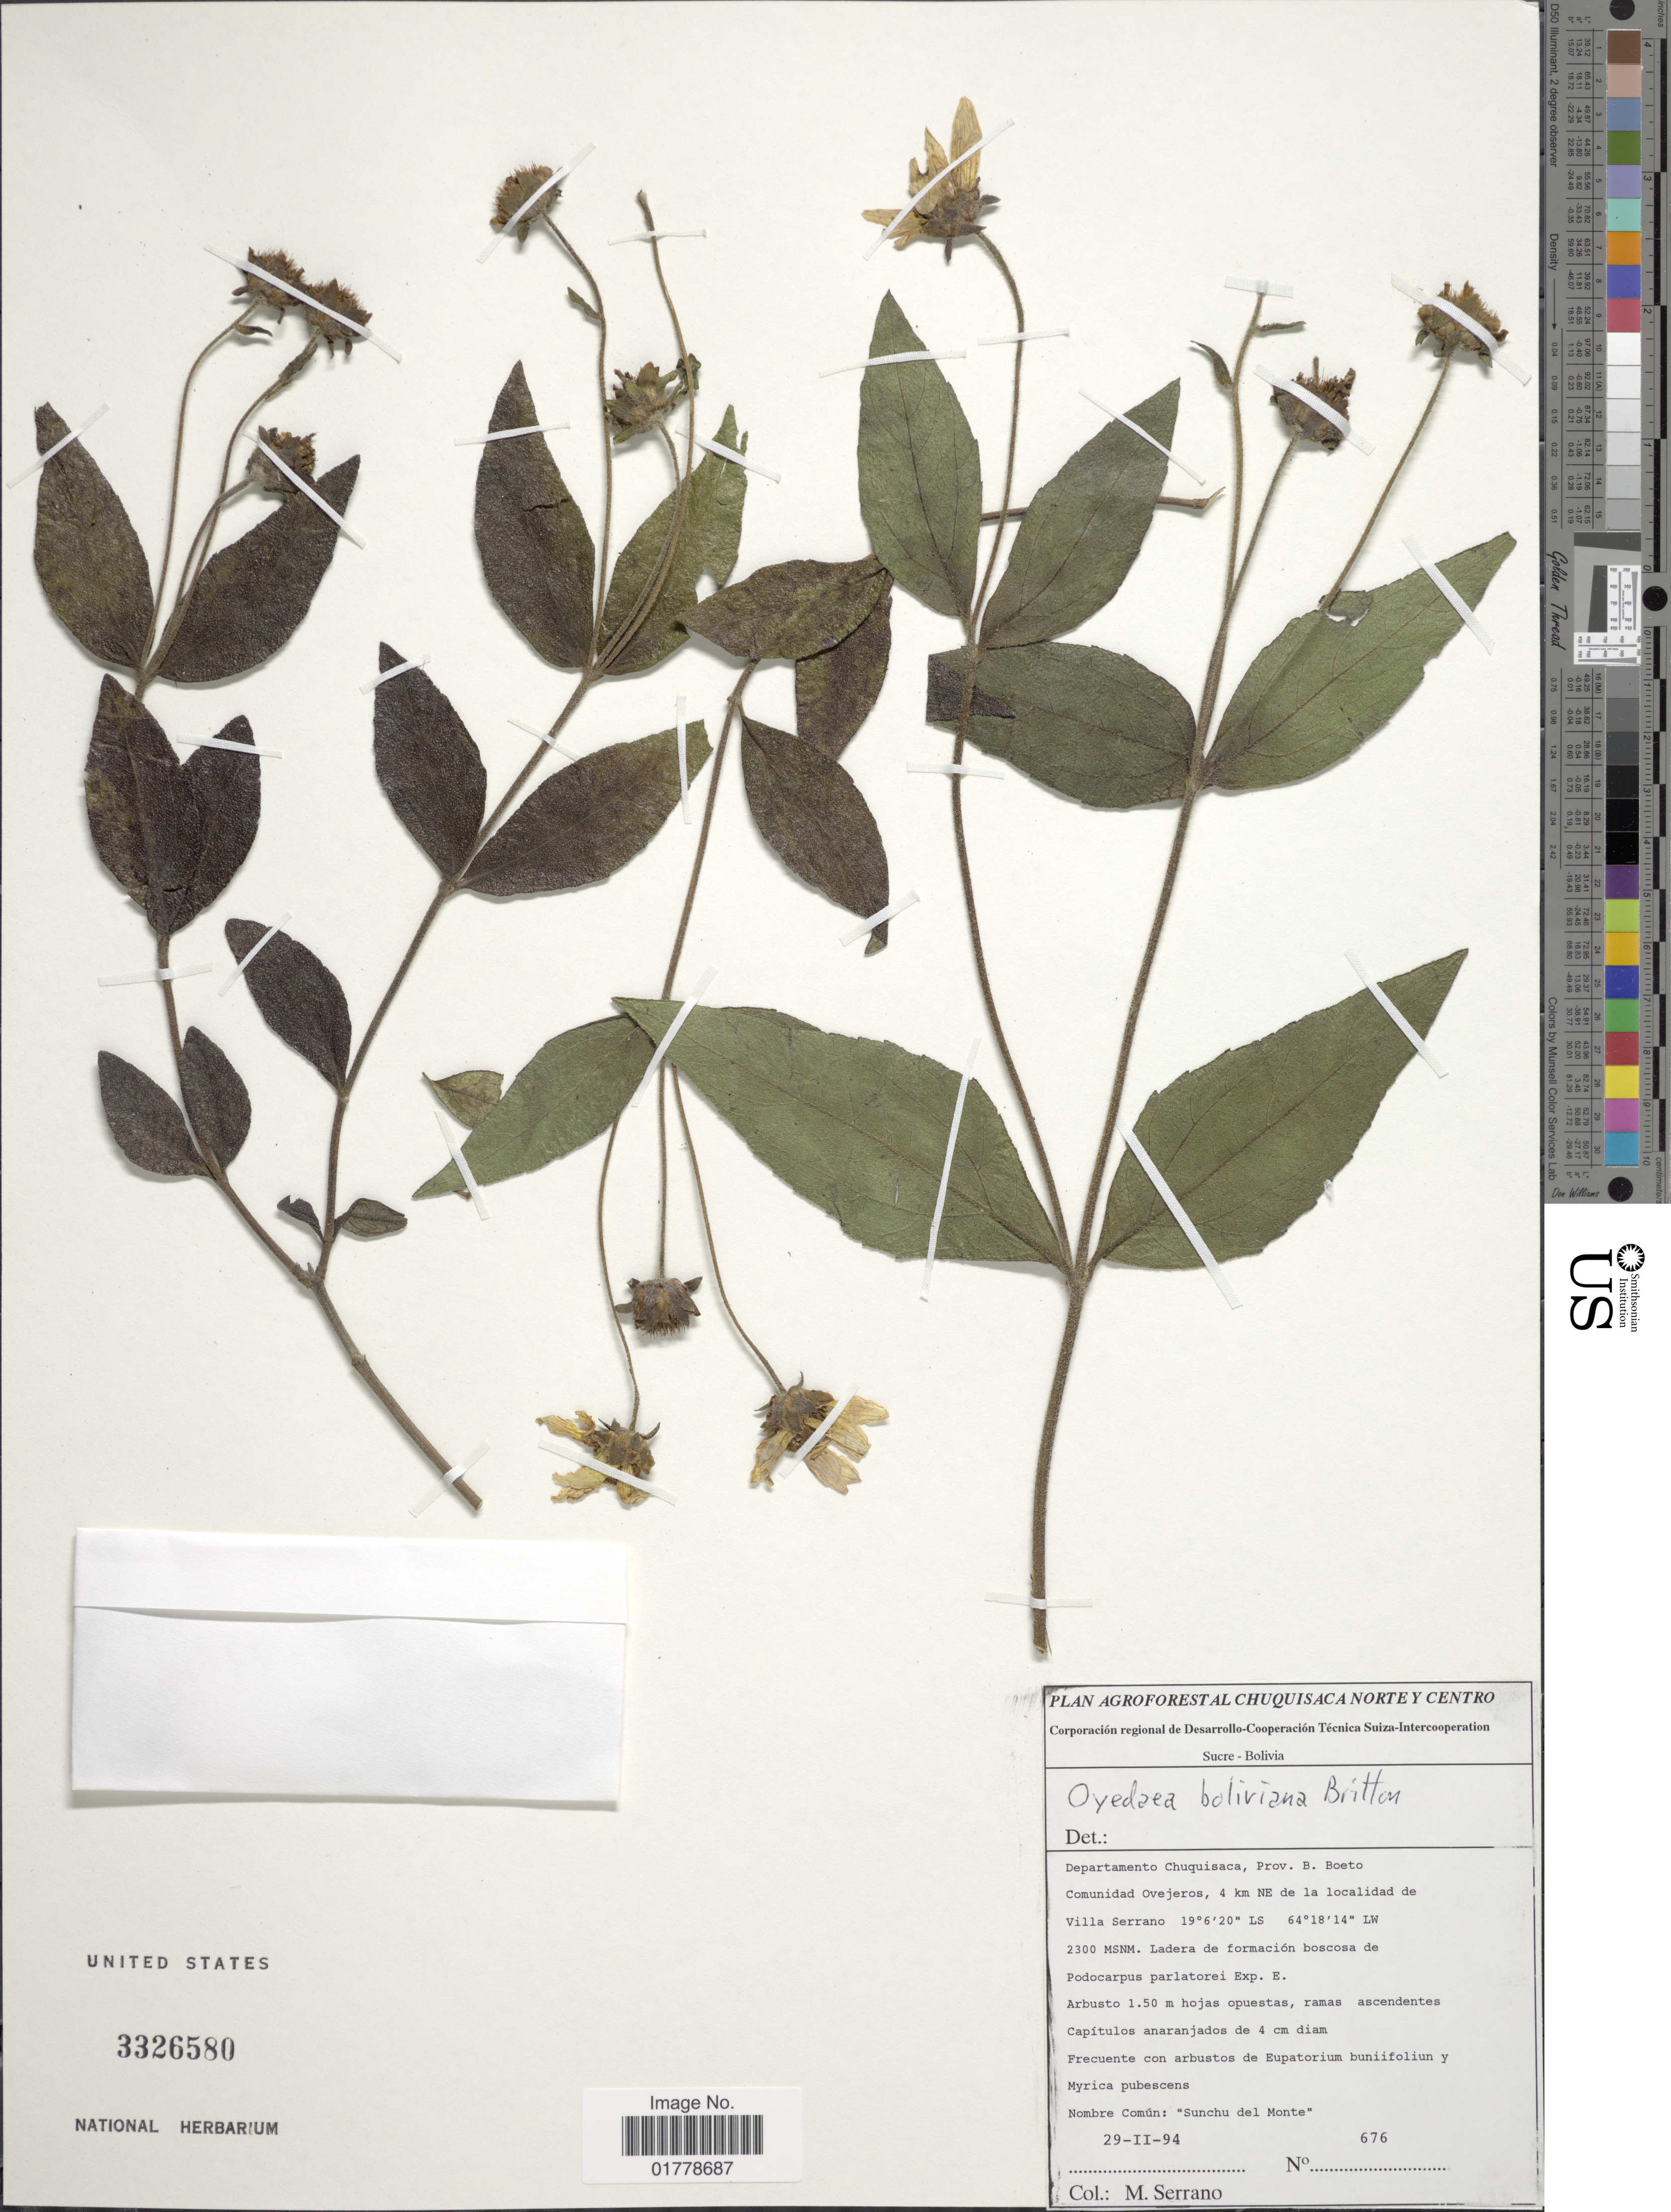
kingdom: Plantae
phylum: Tracheophyta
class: Magnoliopsida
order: Asterales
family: Asteraceae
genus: Oyedaea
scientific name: Oyedaea boliviana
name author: Britton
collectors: M. Serrano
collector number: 676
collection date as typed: Transcribed d/m/y: 29/2/94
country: Bolivia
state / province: Chuquisaca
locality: Departamento Chuquisaca, Prov. B. Boeto. Comunidad Ovejeros, 4 km NE de la localidad de Villa Serrano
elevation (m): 2300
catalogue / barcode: US 3326580